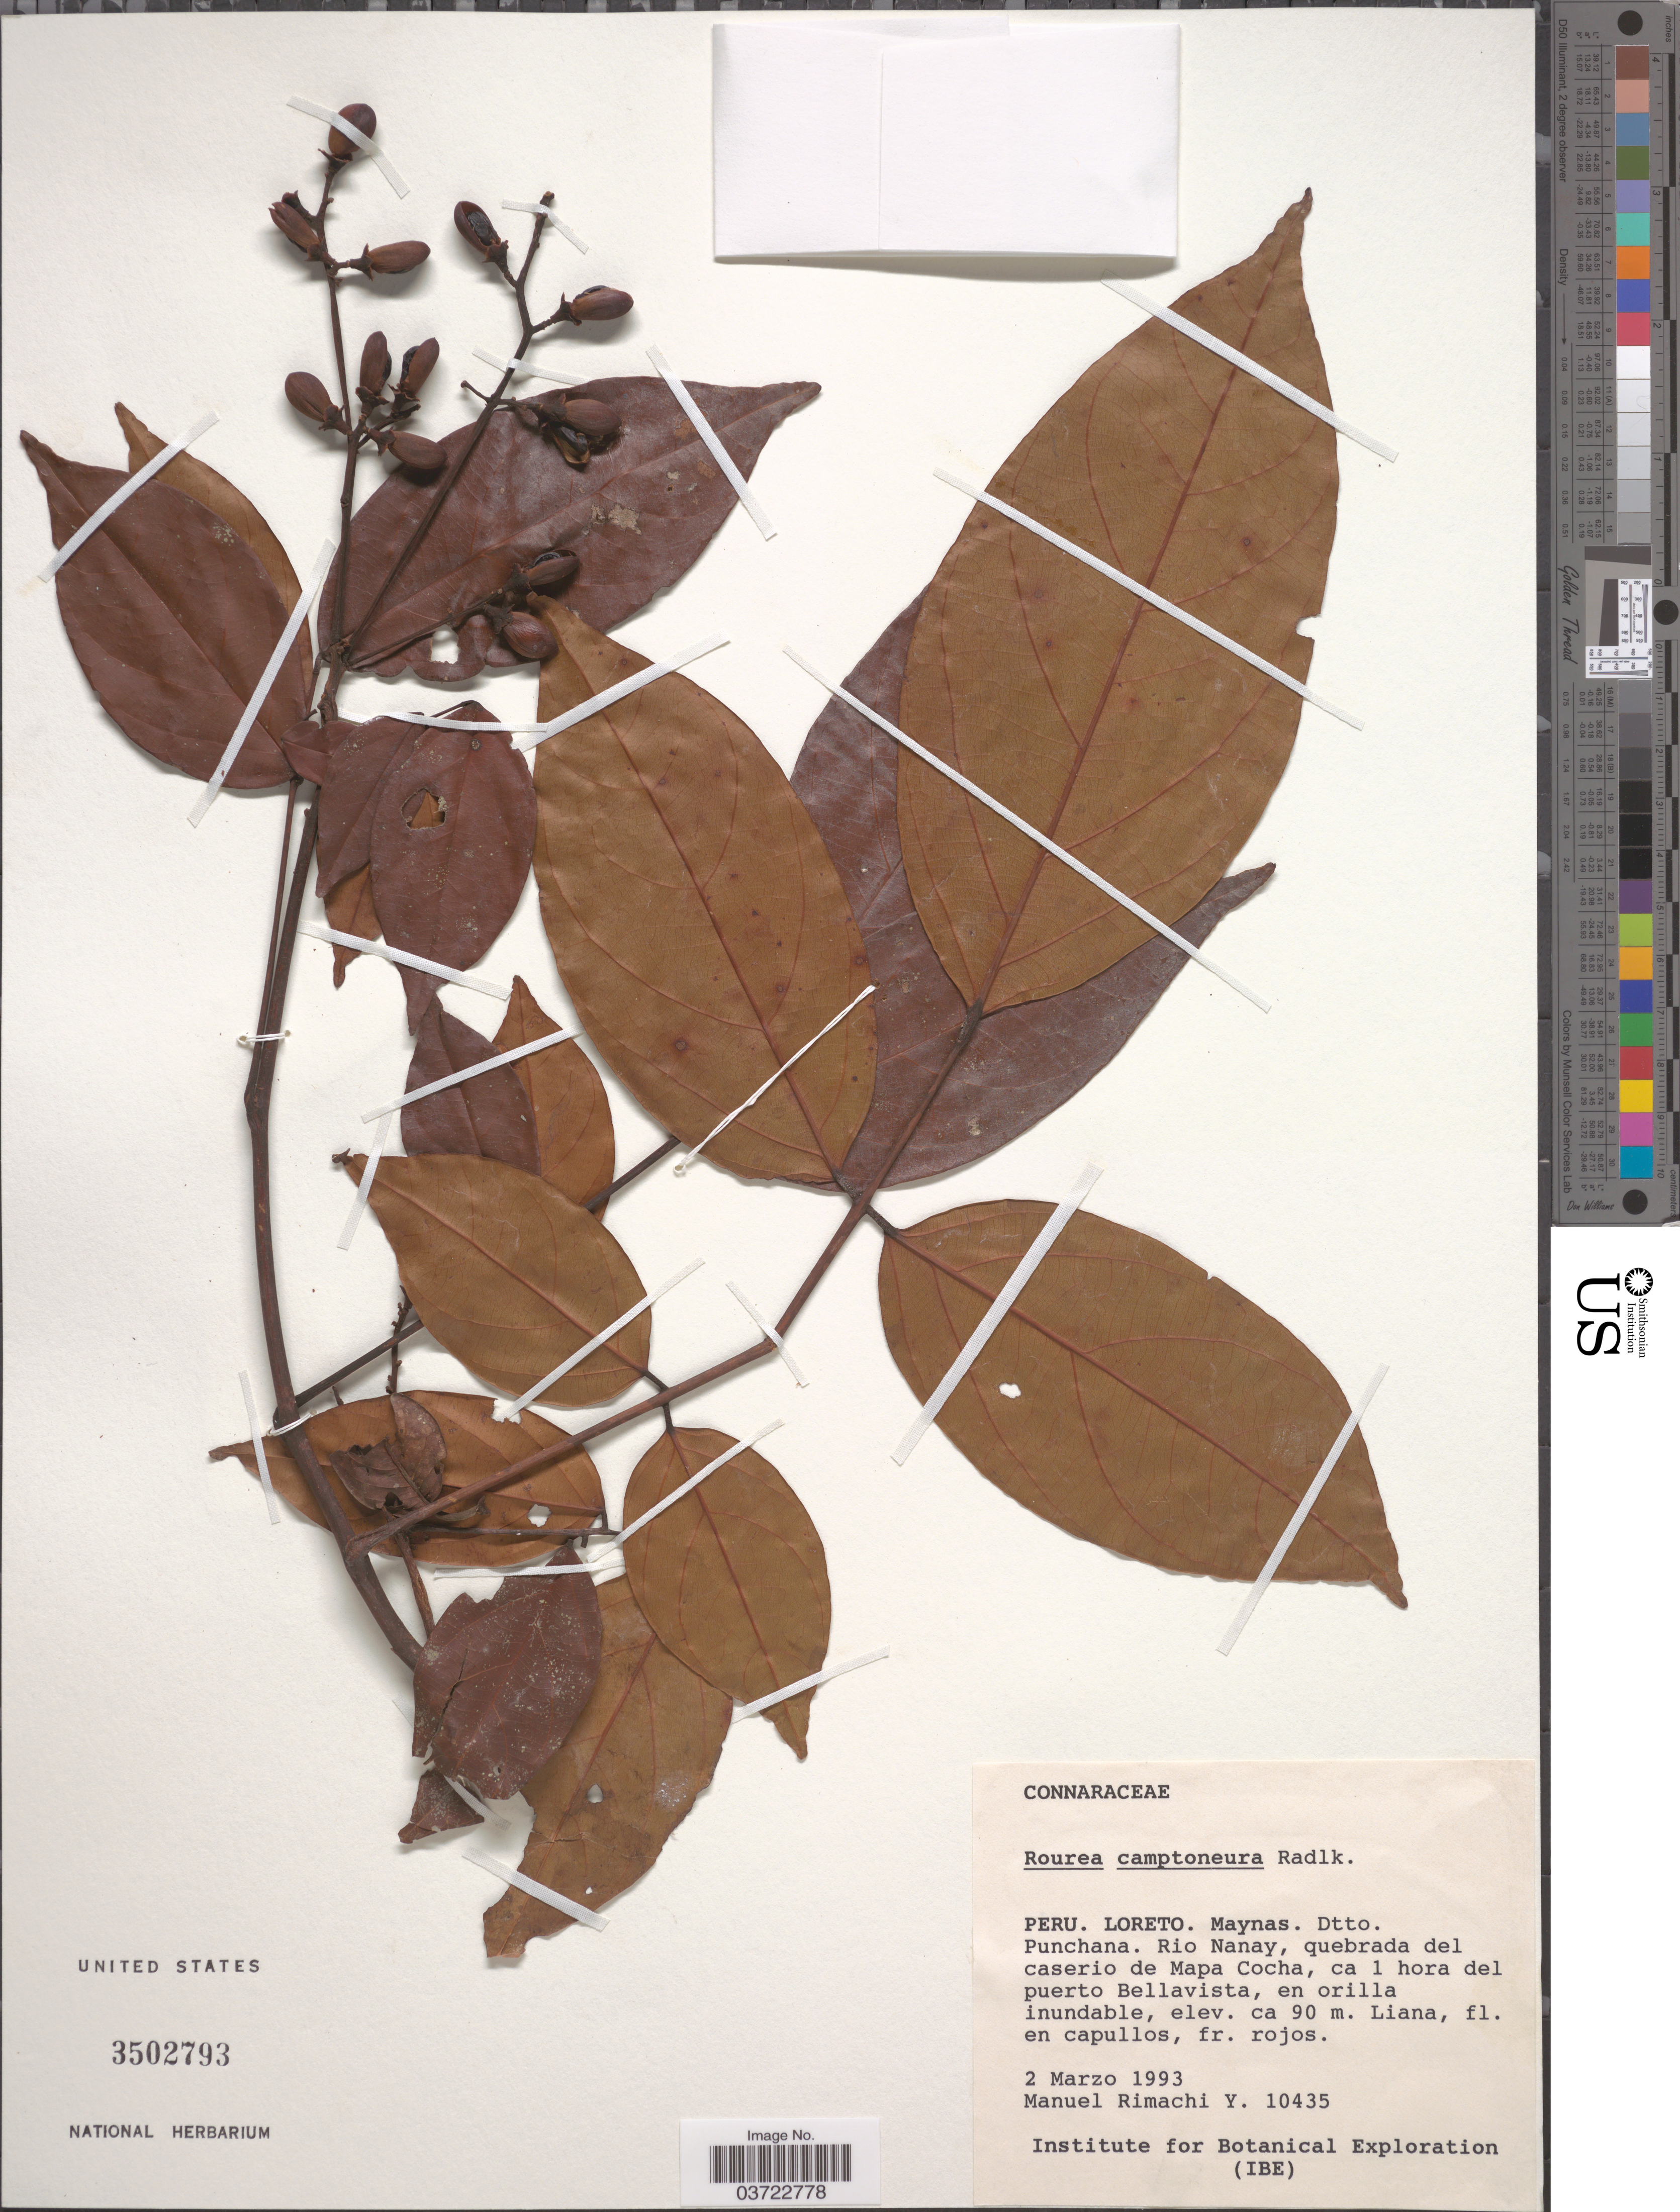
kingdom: Plantae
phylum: Tracheophyta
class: Magnoliopsida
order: Oxalidales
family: Connaraceae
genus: Rourea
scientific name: Rourea camptoneura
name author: Radlk.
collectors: M. Rimachi Y.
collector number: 10435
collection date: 1993-03-02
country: Peru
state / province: Loreto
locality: Maynas. Dtto. Punchana. Rio Nanay, quebrada del caserio de Mapa Cocha, ca 1 hora del puerto Bellavista.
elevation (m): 90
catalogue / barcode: US 3502793